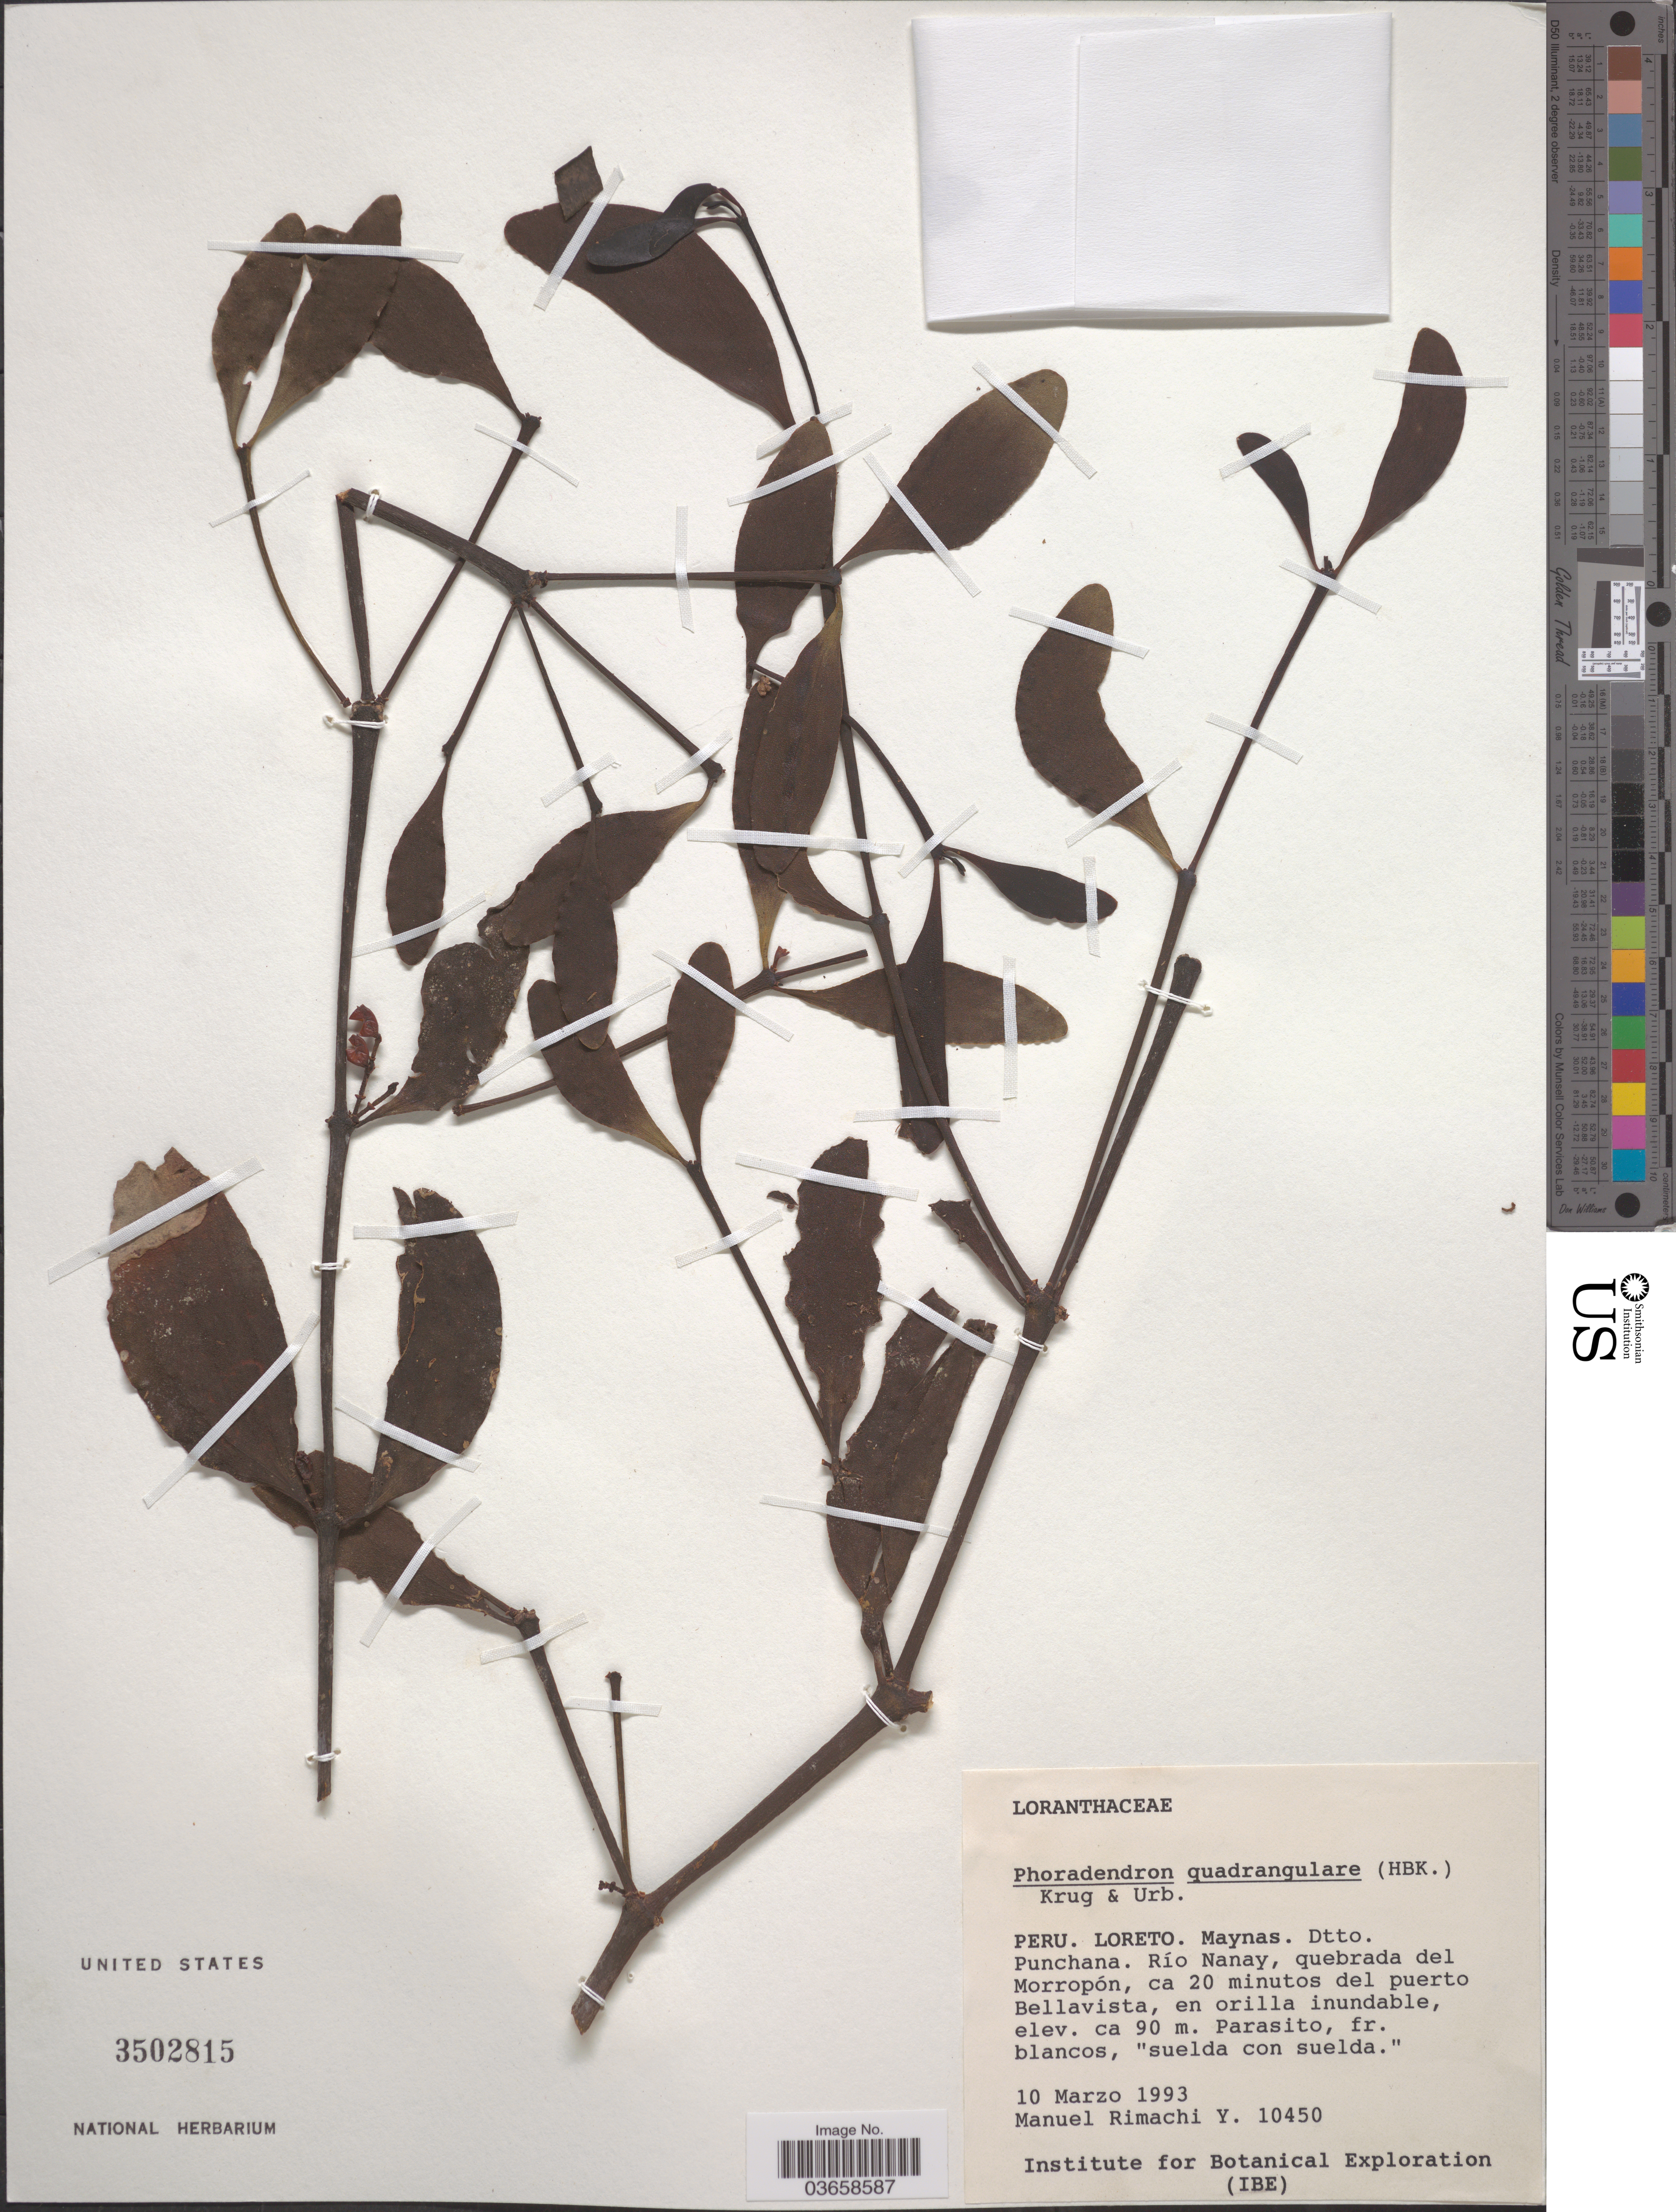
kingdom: Plantae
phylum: Tracheophyta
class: Magnoliopsida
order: Santalales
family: Viscaceae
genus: Phoradendron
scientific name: Phoradendron quadrangulare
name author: (Kunth) Griseb.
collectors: M. Rimachi Y.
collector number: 10450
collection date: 1993-03-10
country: Peru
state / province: Loreto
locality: Maynas. Dtto. Punchana, Río Nanay, quebrada del Morropón, ca 20 minutos del puerto Bellavista.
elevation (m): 90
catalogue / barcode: US 3502815